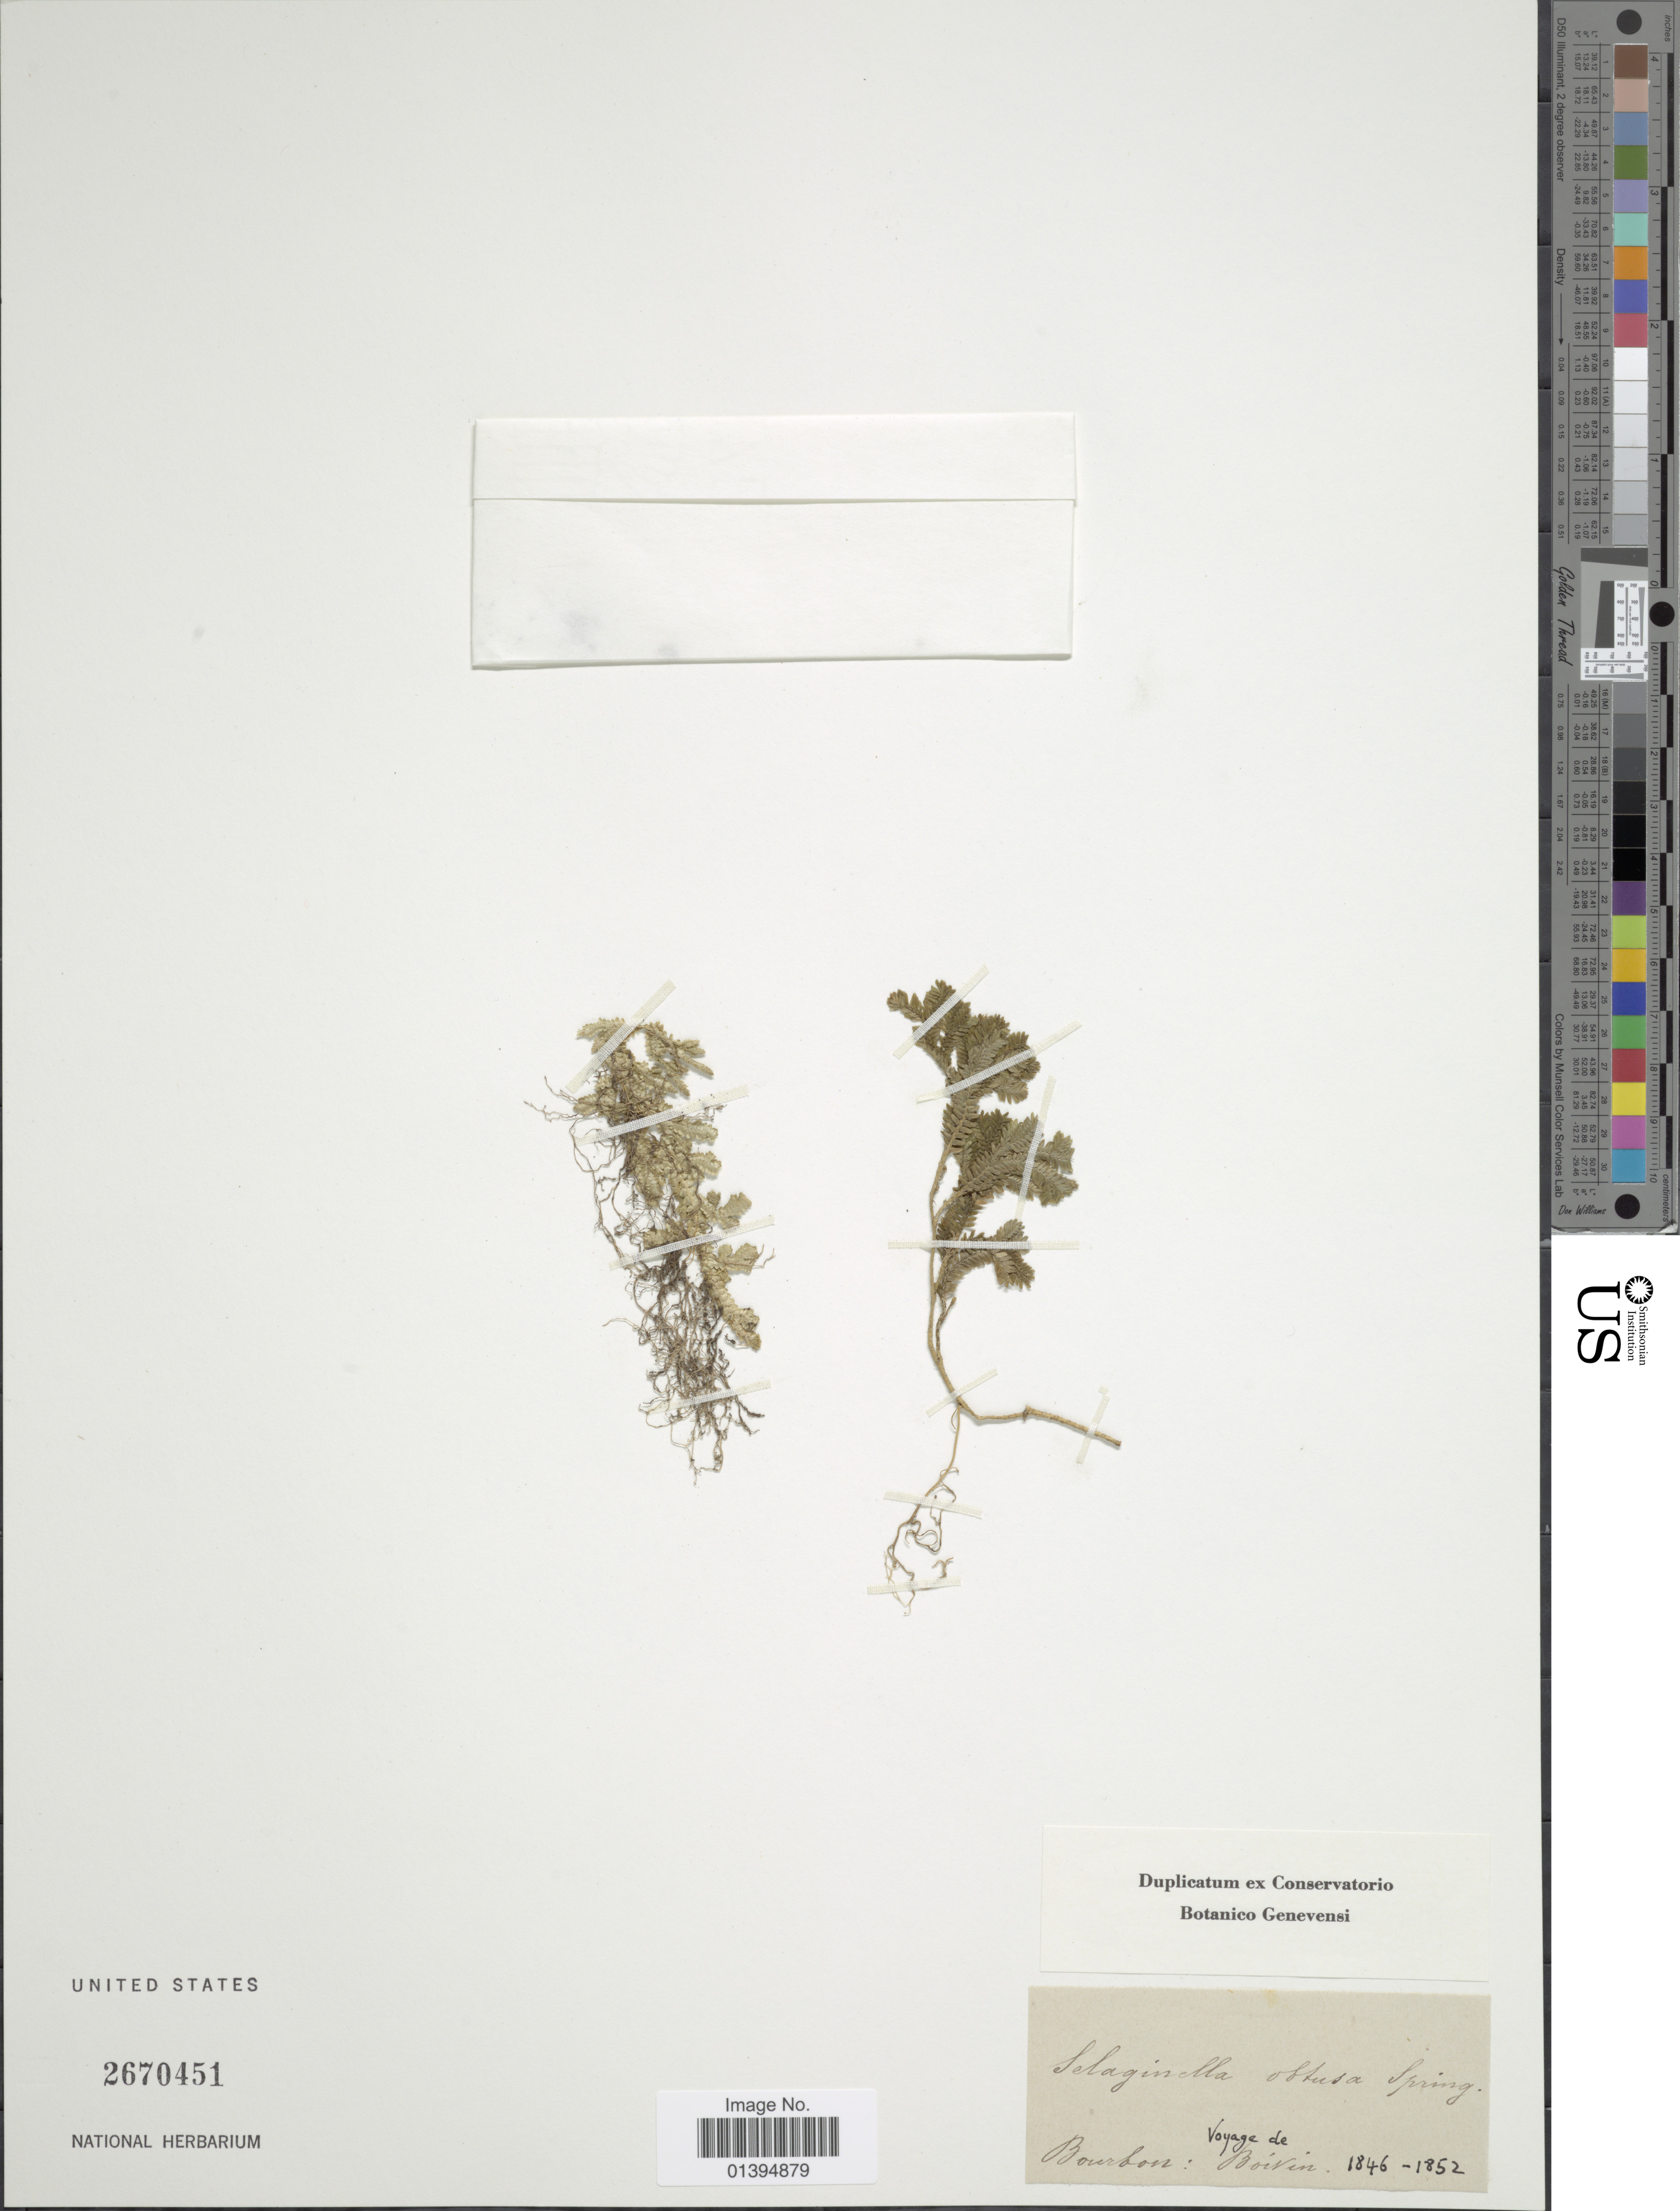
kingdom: Plantae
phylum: Tracheophyta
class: Lycopodiopsida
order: Selaginellales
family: Selaginellaceae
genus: Selaginella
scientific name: Selaginella concinna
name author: (Sw.) Spring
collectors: -- Boivin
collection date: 1846/1852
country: Réunion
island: Reunion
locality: [Ile de?] Bourbon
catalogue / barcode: US 2670451